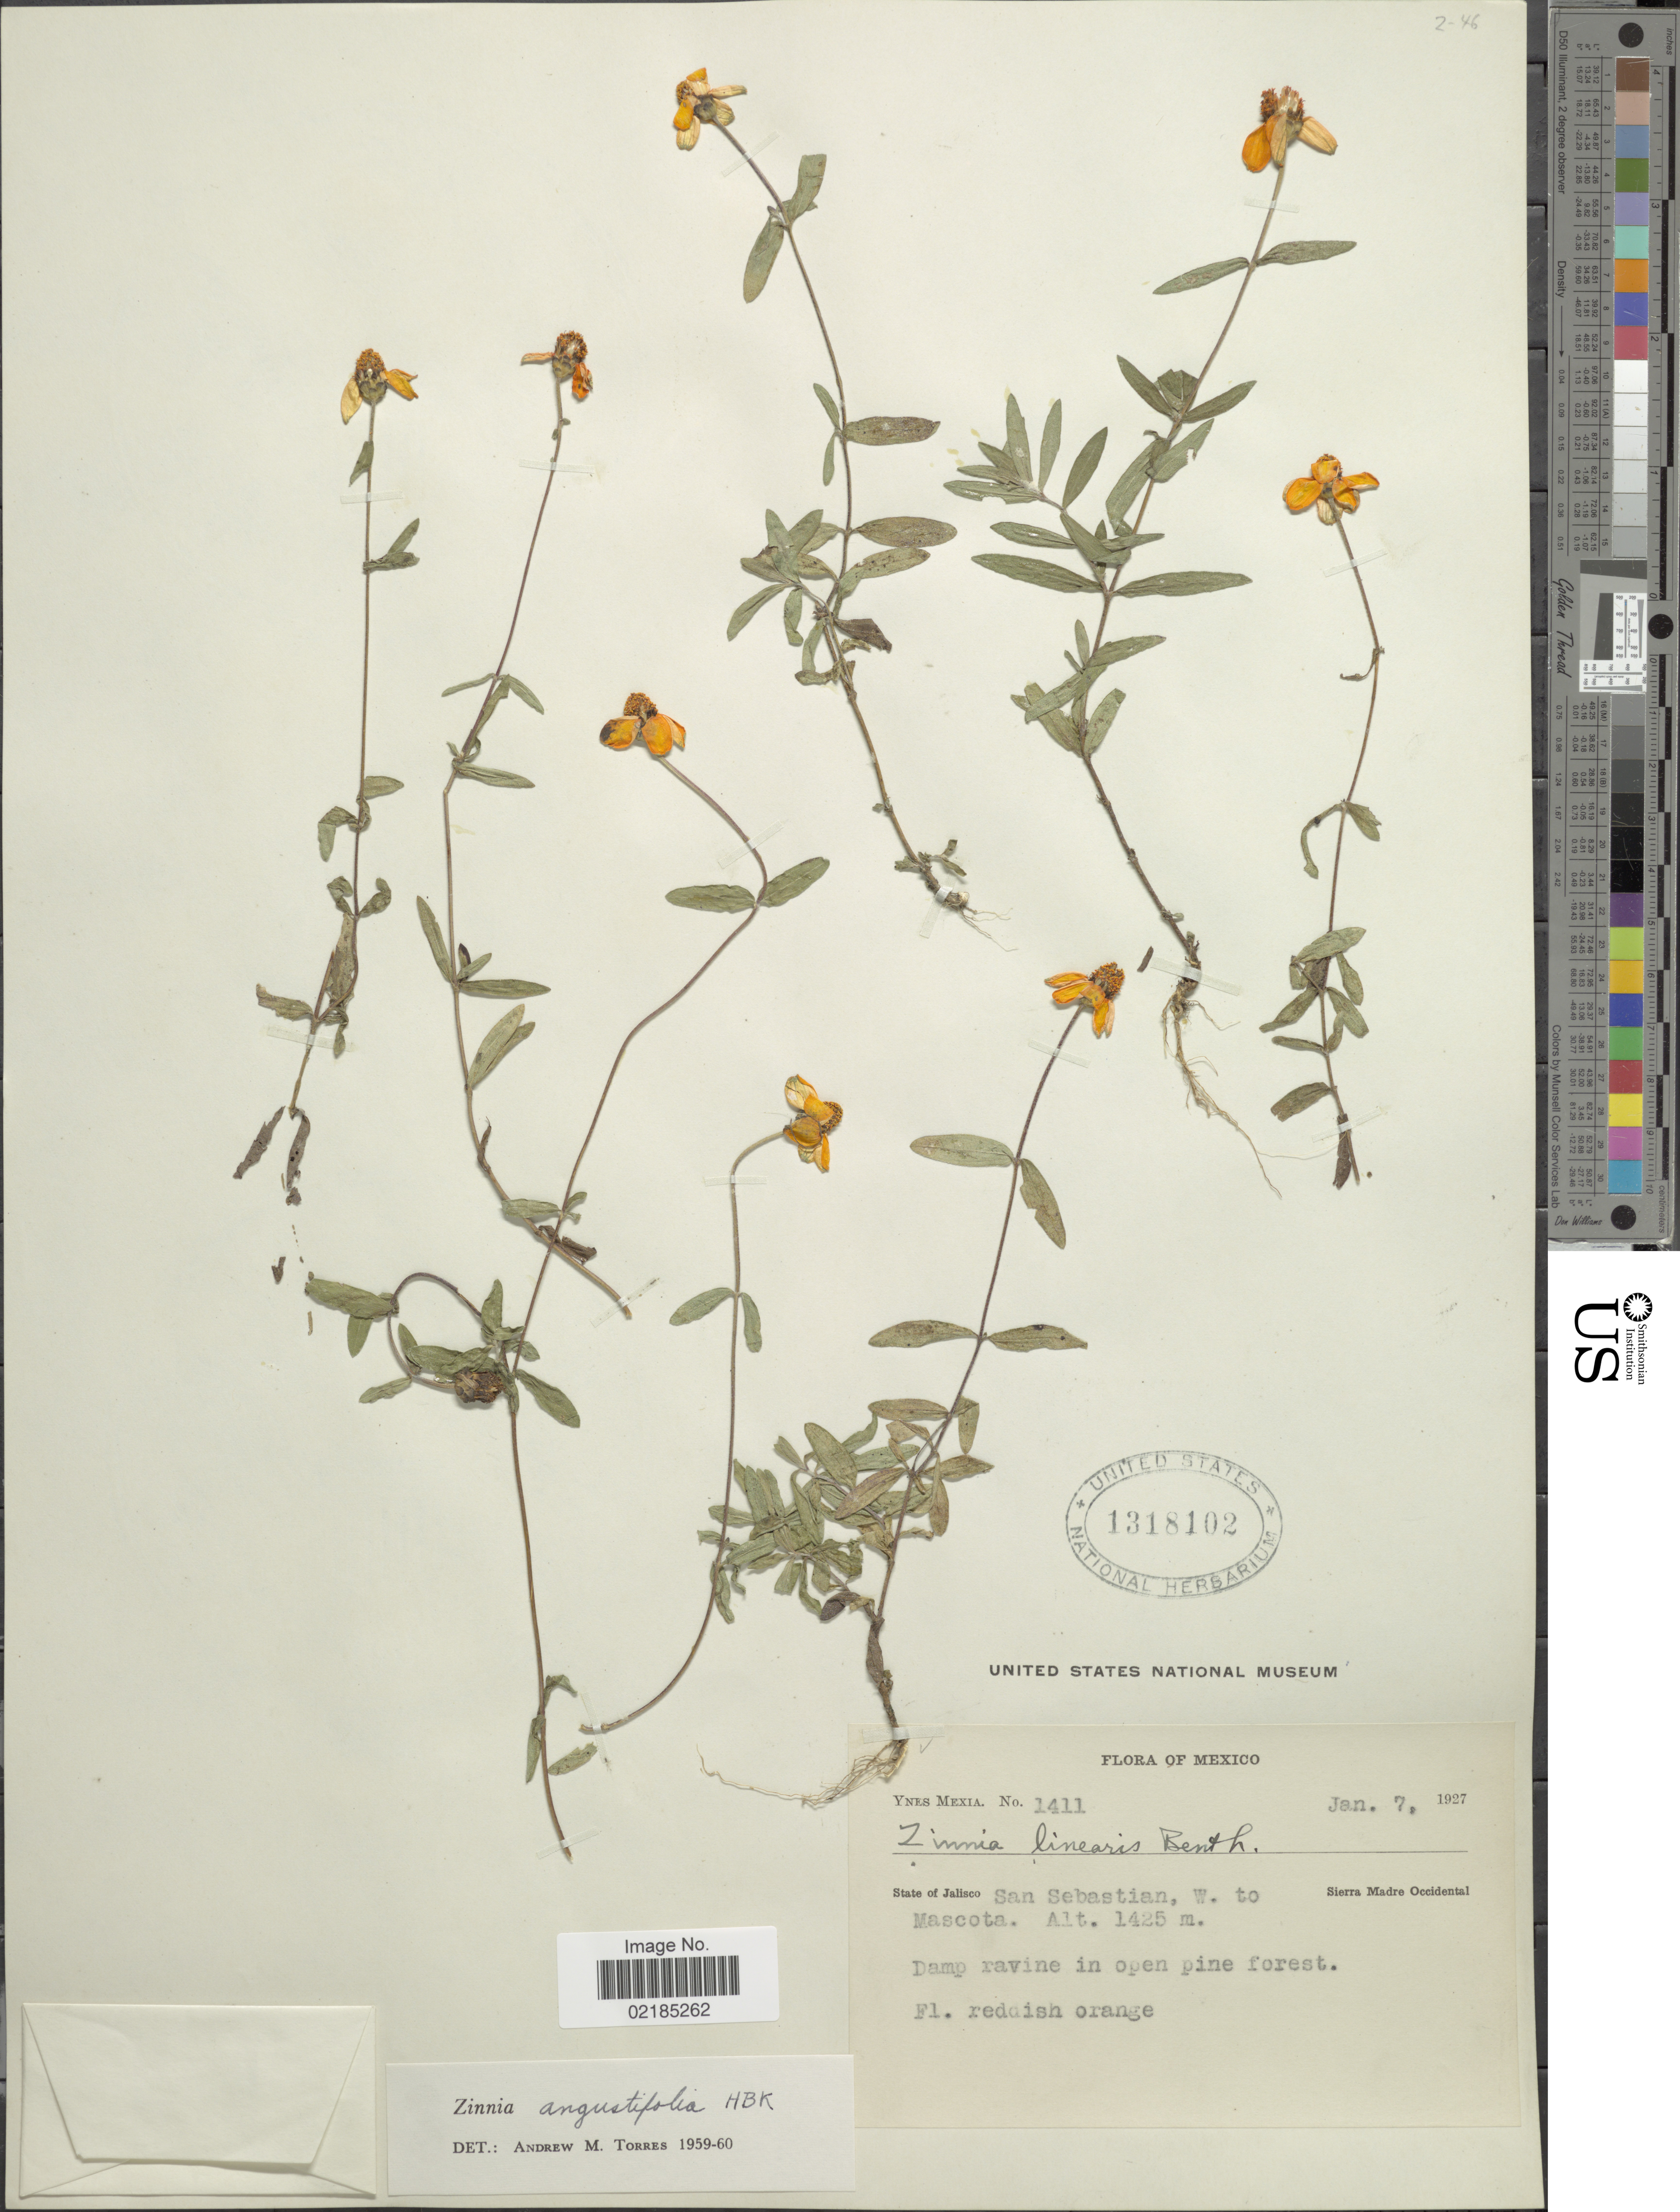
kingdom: Plantae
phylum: Tracheophyta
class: Magnoliopsida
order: Asterales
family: Asteraceae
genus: Zinnia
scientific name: Zinnia angustifolia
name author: Kunth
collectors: Y. Mexia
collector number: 1411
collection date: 1927-01-07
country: Mexico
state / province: Jalisco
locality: San Sebastian, W. to Mascota. Sierra Madre Occidental.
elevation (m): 1425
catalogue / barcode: US 1318102